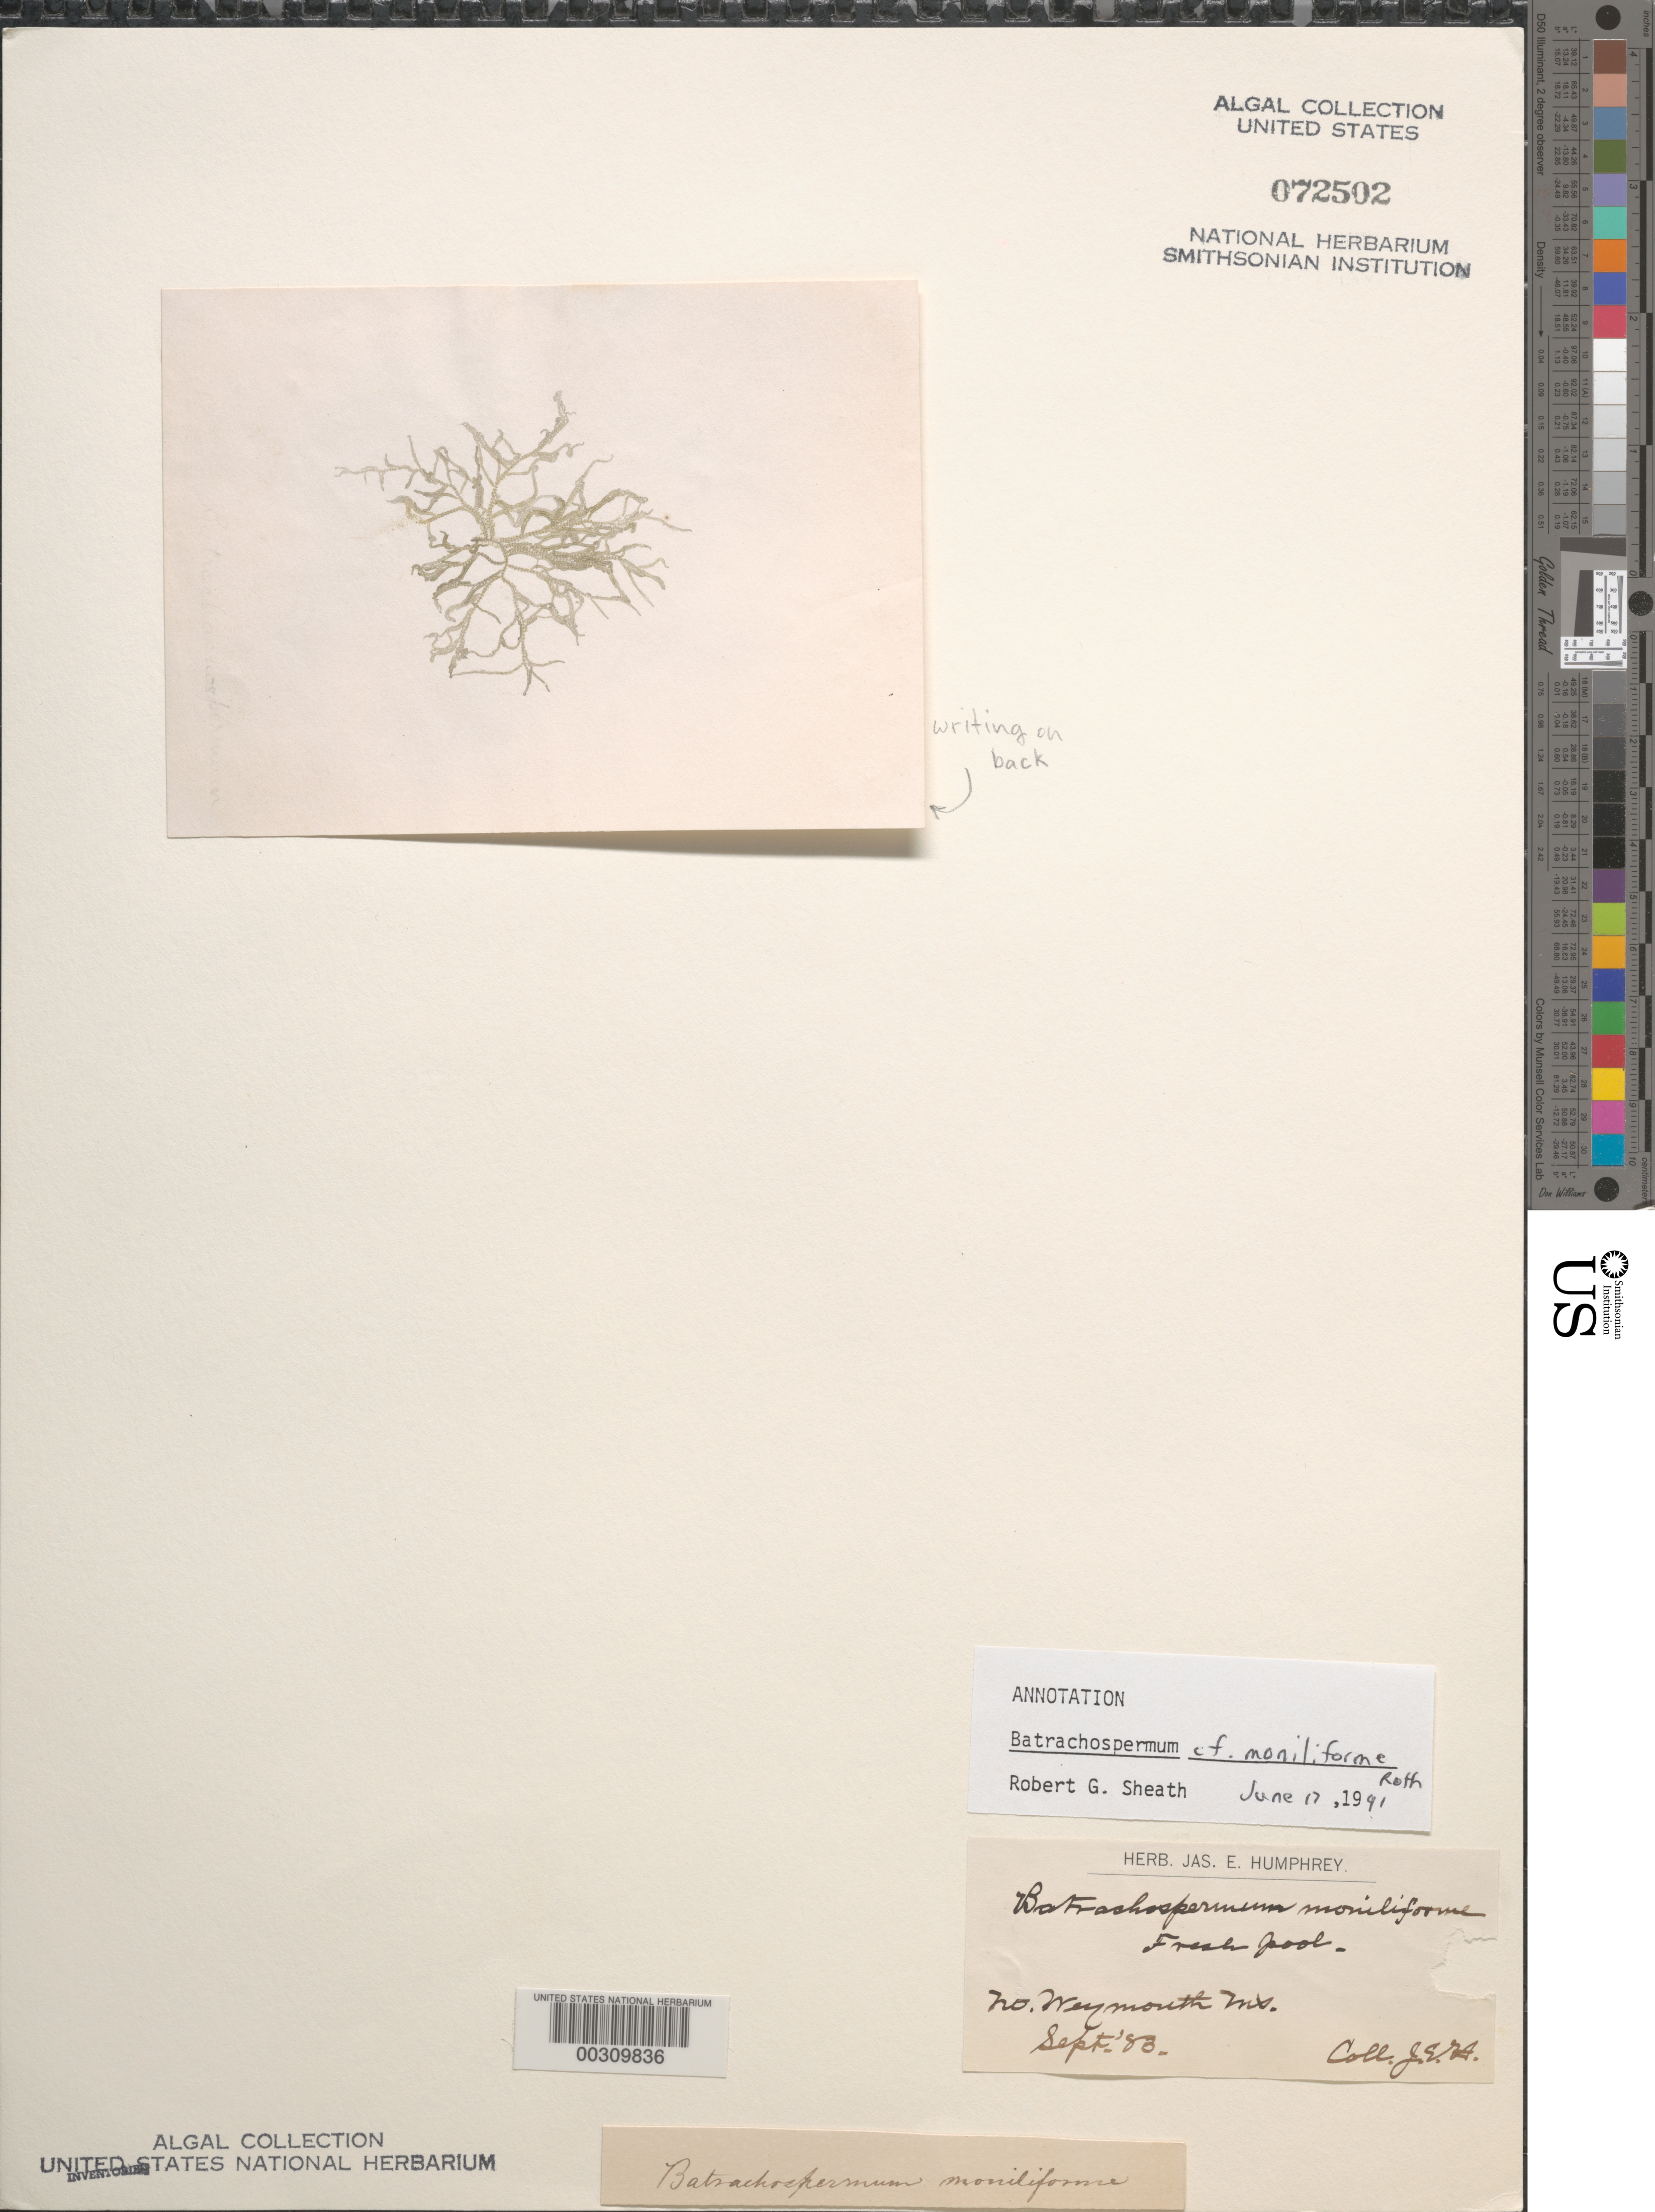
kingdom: Plantae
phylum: Rhodophyta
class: Florideophyceae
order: Batrachospermales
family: Batrachospermaceae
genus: Batrachospermum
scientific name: Batrachospermum gelatinosum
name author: (L.) DC.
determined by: Algae name updating Project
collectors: J. Humphrey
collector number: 247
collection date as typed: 09 Sep 1883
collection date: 1883-09-09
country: United States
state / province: Massachusetts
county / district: Norfolk County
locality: North Weymouth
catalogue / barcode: US 72502